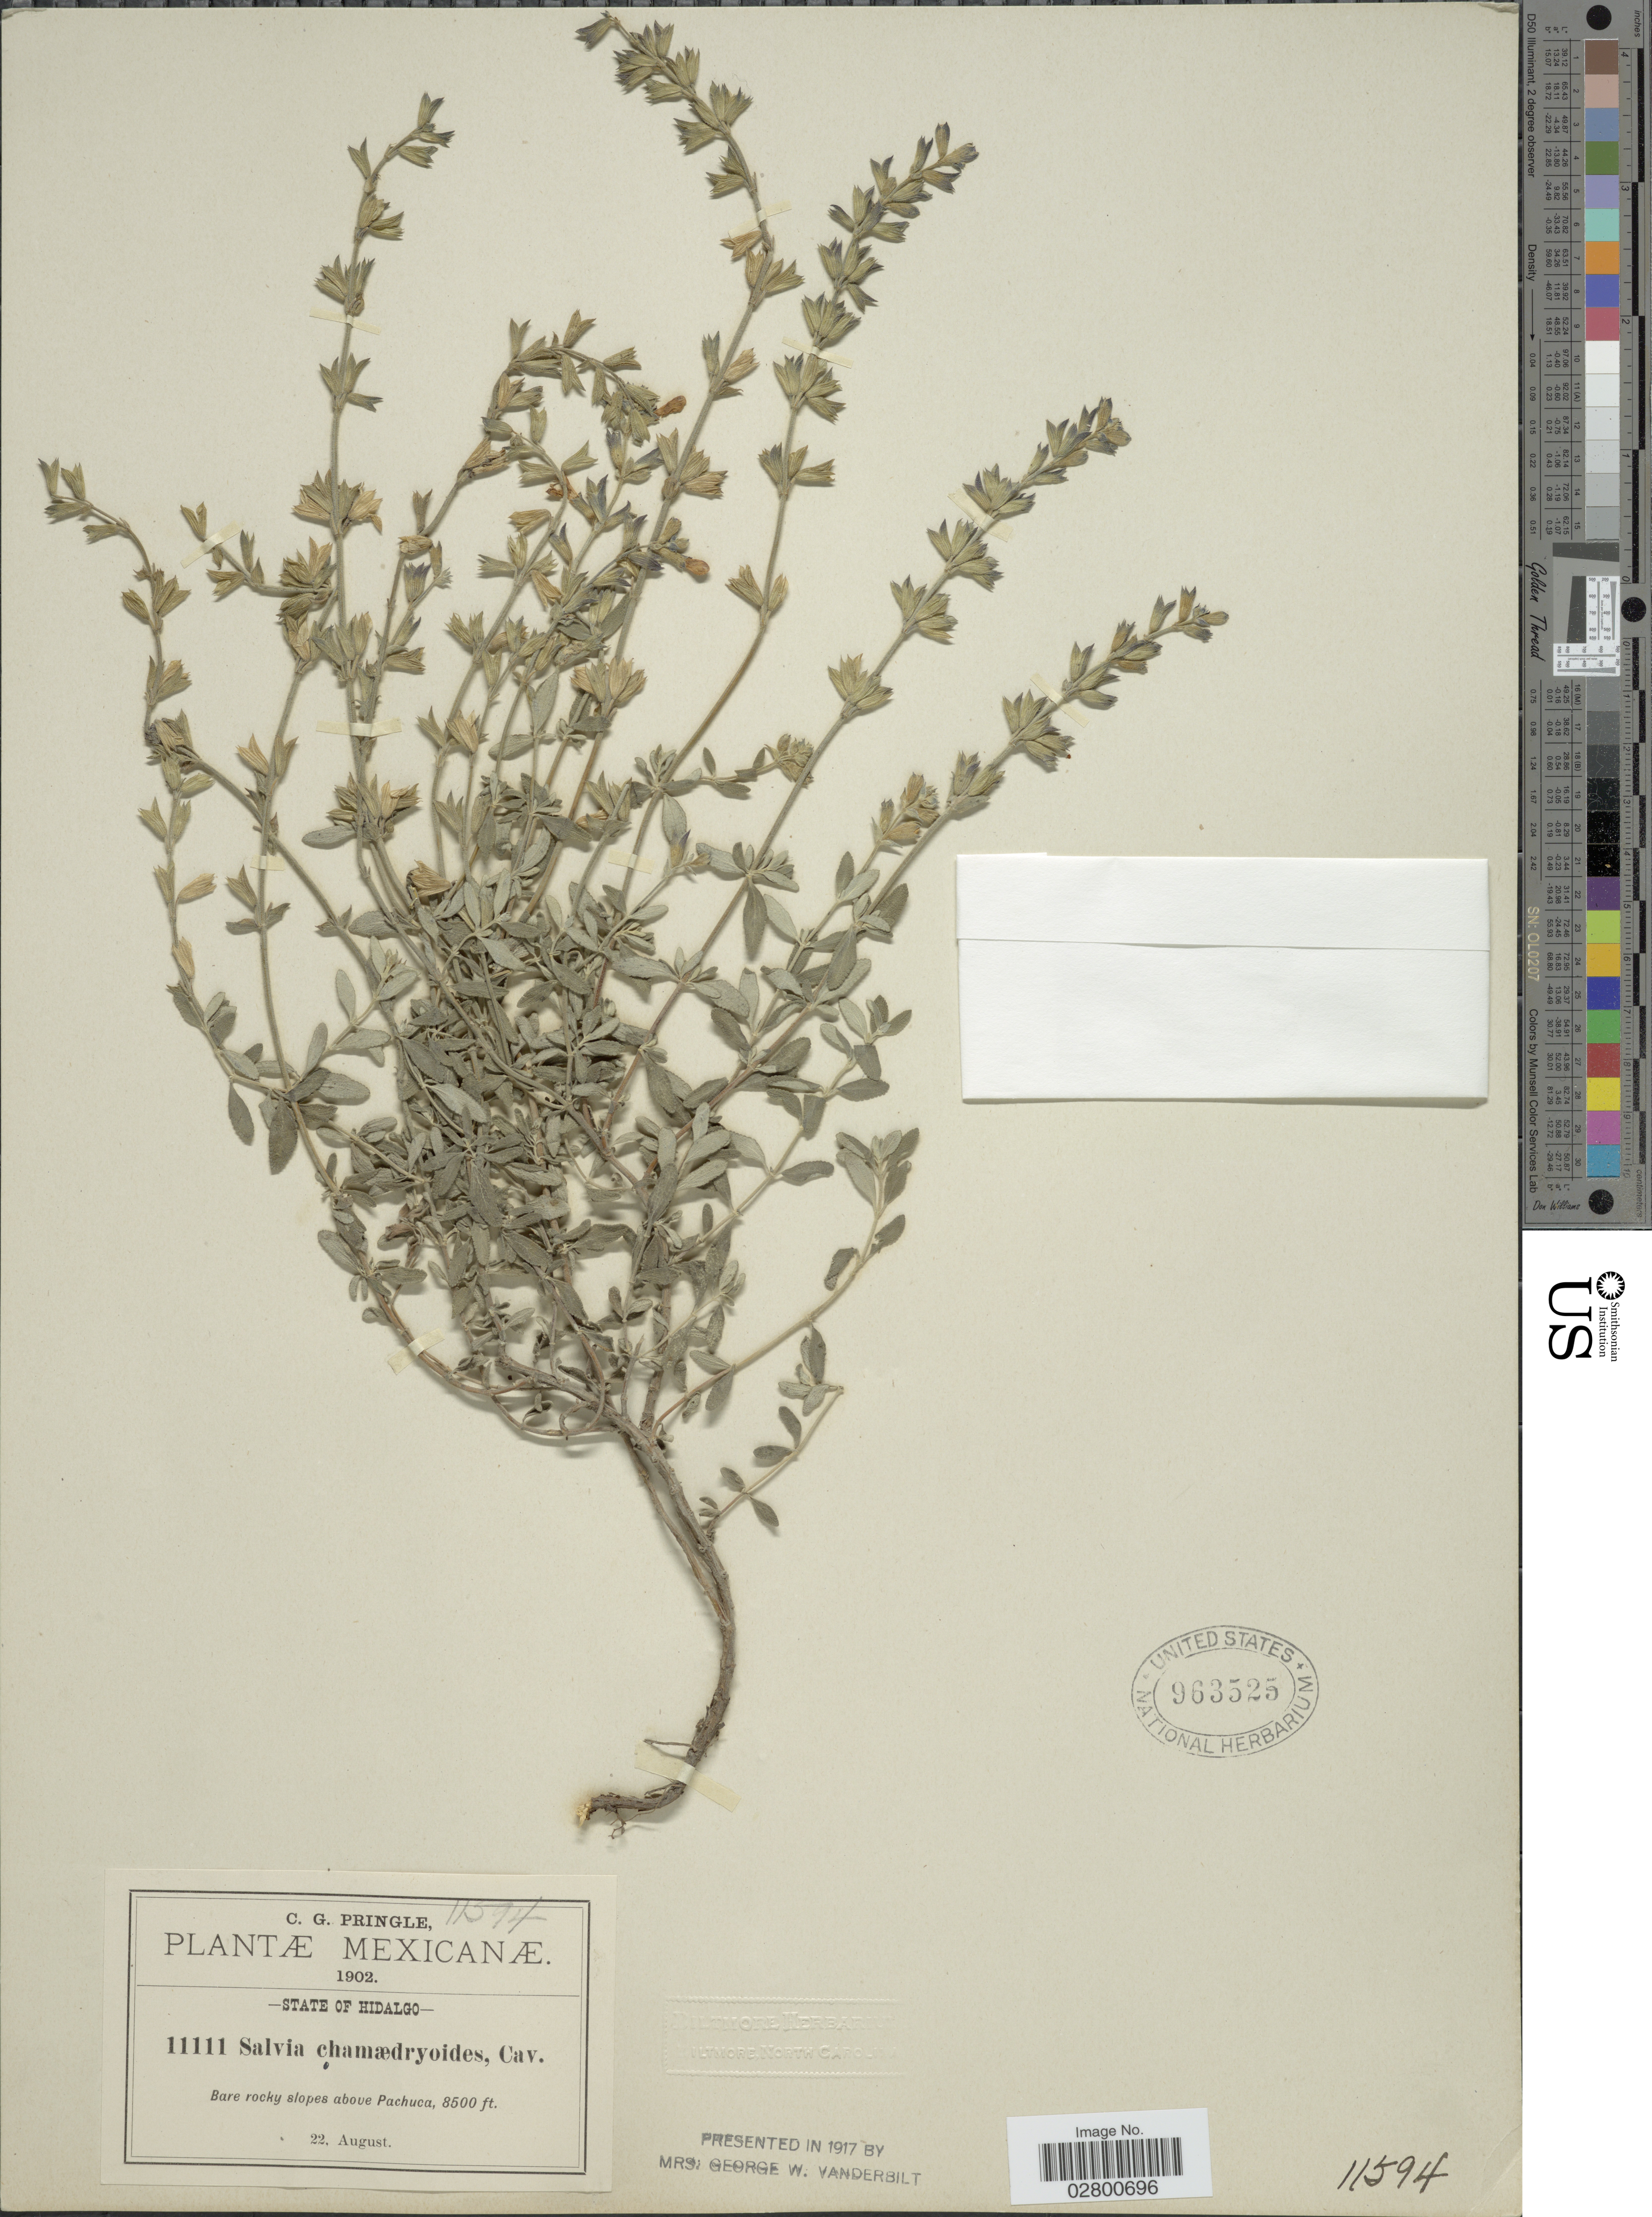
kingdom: Plantae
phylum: Tracheophyta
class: Magnoliopsida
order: Lamiales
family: Lamiaceae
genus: Salvia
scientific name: Salvia chamaedryoides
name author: Cav.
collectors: C. G. Pringle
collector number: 11111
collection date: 1902-08-22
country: Mexico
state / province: Hidalgo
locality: Bare rocky slopes above Pachuca.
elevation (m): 2591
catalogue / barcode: US 963525